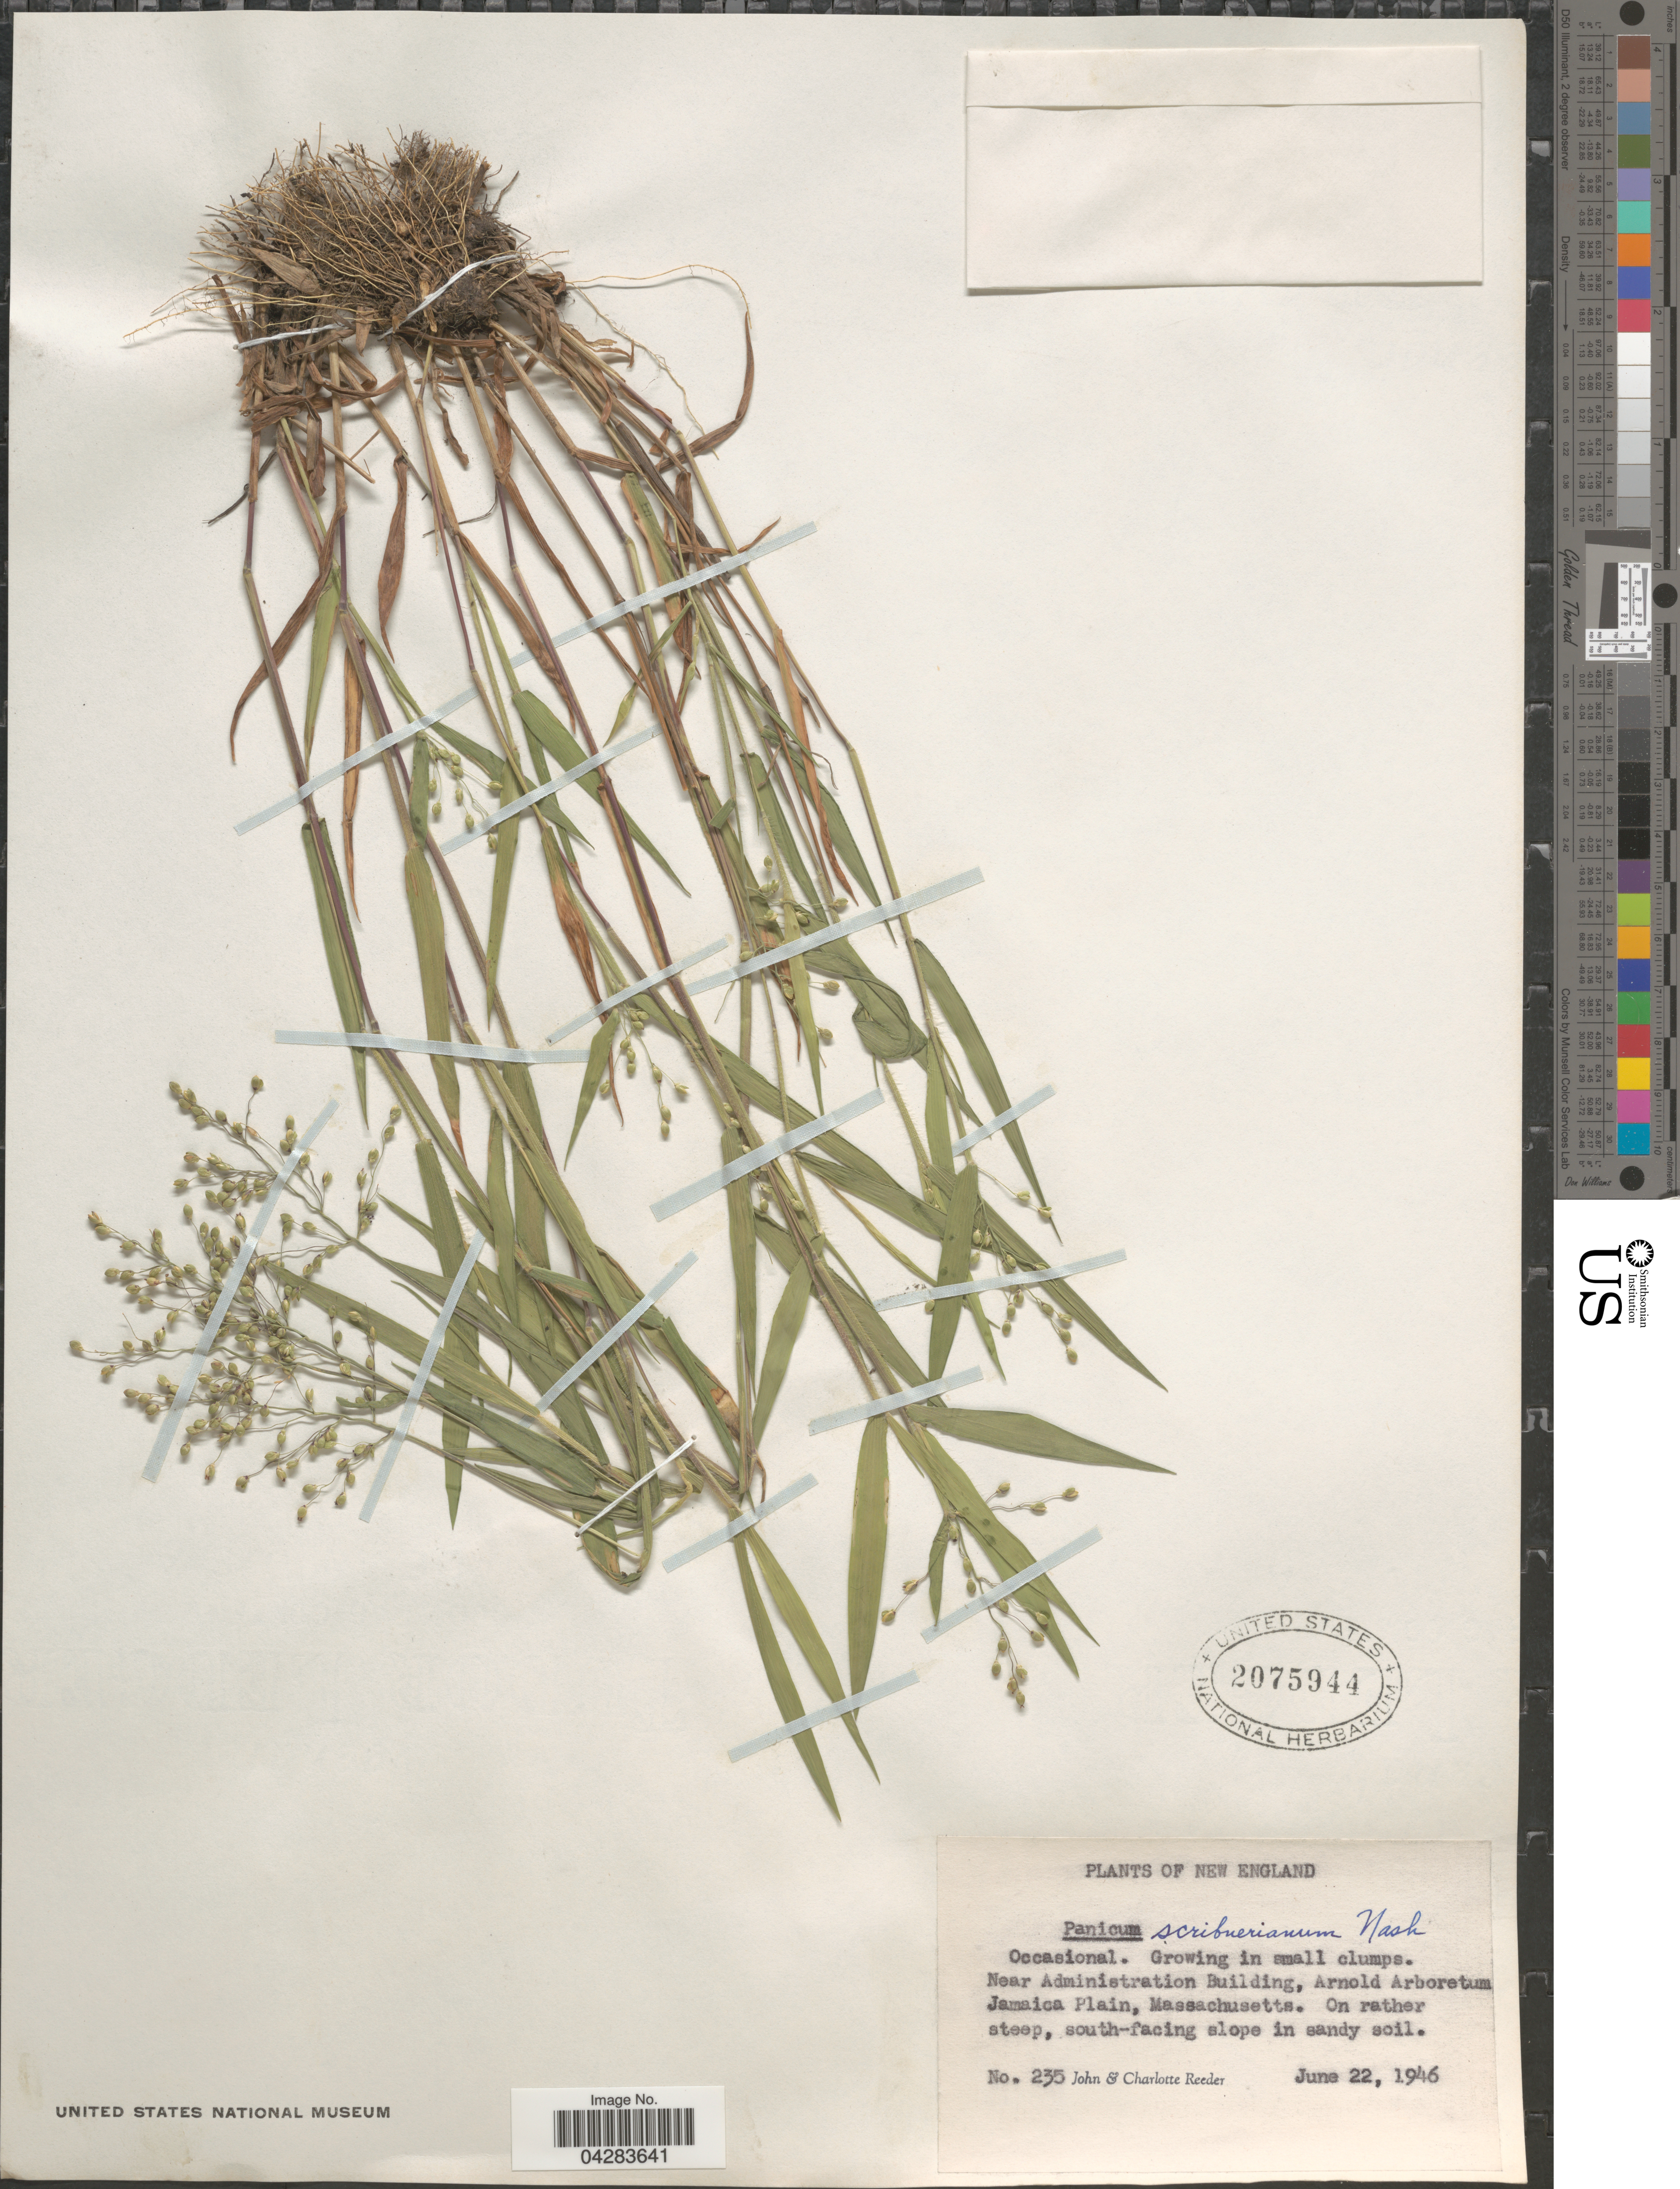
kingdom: Plantae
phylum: Tracheophyta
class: Liliopsida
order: Poales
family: Poaceae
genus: Dichanthelium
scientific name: Dichanthelium oligosanthes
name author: (Schult.) Gould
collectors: J. R. Reeder & C. G. Reeder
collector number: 235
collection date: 1946-06-22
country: United States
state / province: Massachusetts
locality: New England. Near Administration Building, Arnold Arboretum Jamaica Plain.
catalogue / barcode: US 2075944